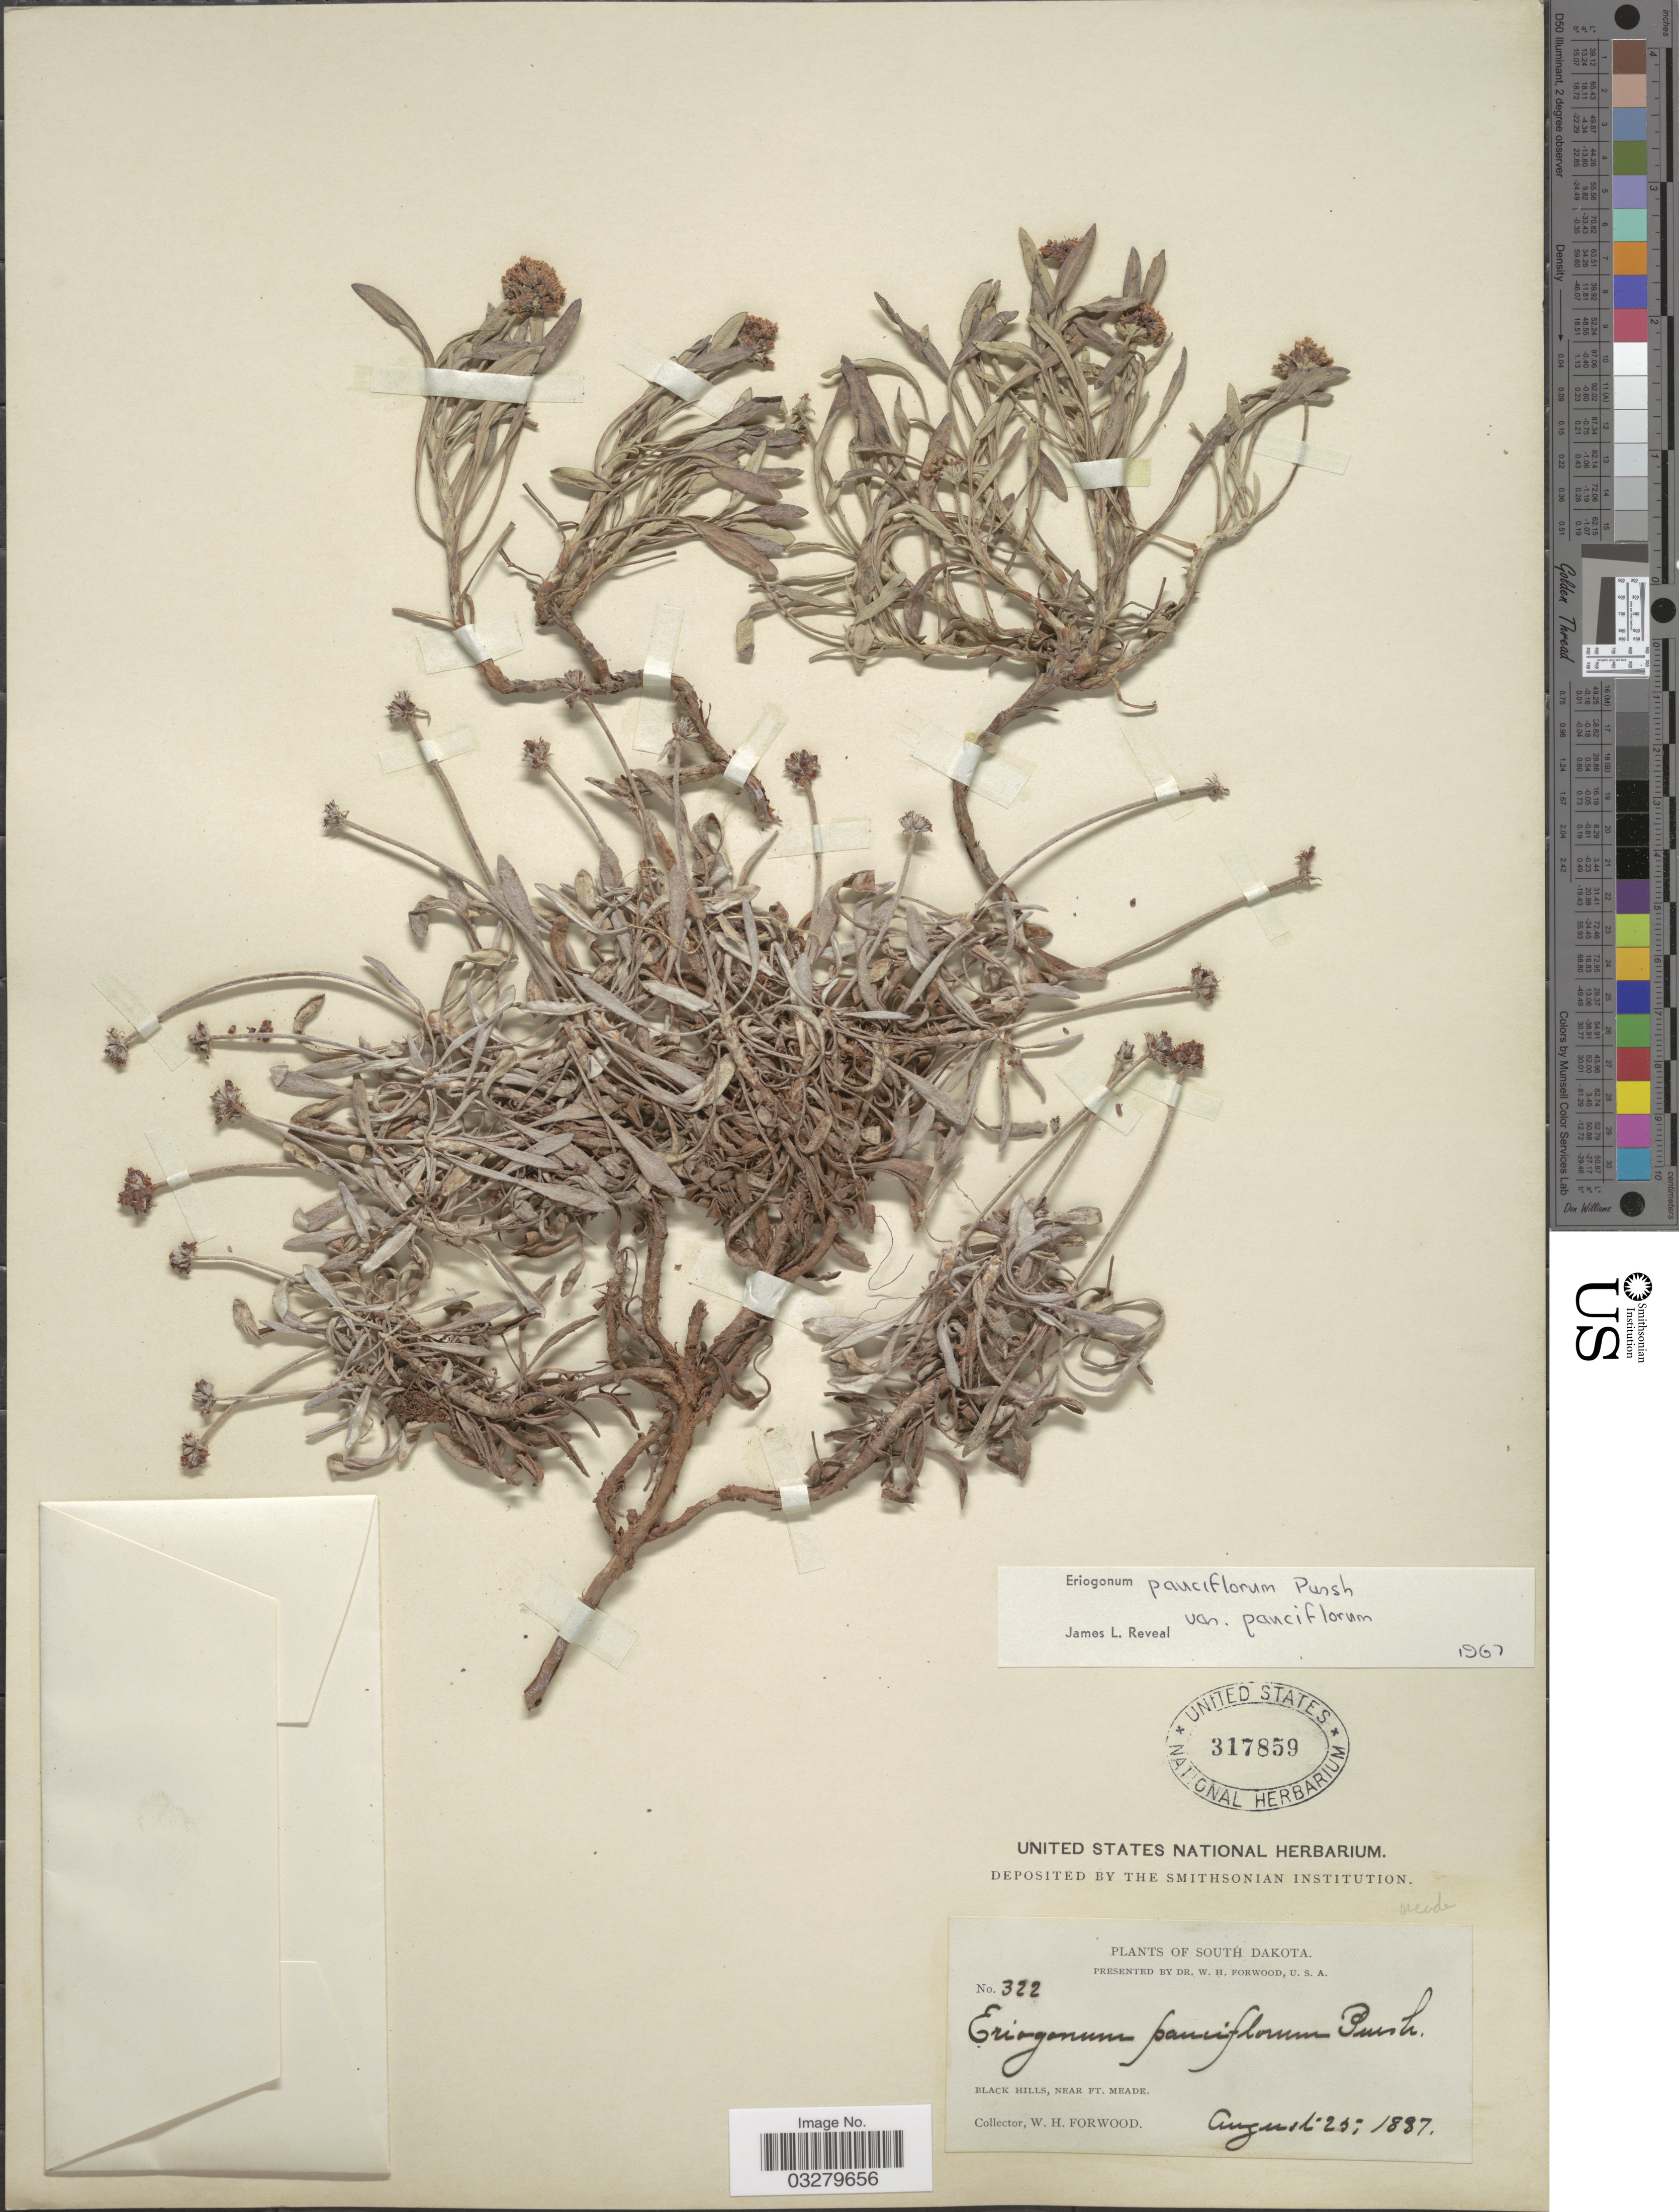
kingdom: Plantae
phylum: Tracheophyta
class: Magnoliopsida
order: Caryophyllales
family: Polygonaceae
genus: Eriogonum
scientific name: Eriogonum pauciflorum var. pauciflorum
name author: Pursh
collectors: W. Forwood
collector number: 322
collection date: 1887-08-25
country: United States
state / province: South Dakota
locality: Black Hills, near Ft. Meade.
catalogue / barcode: US 317859